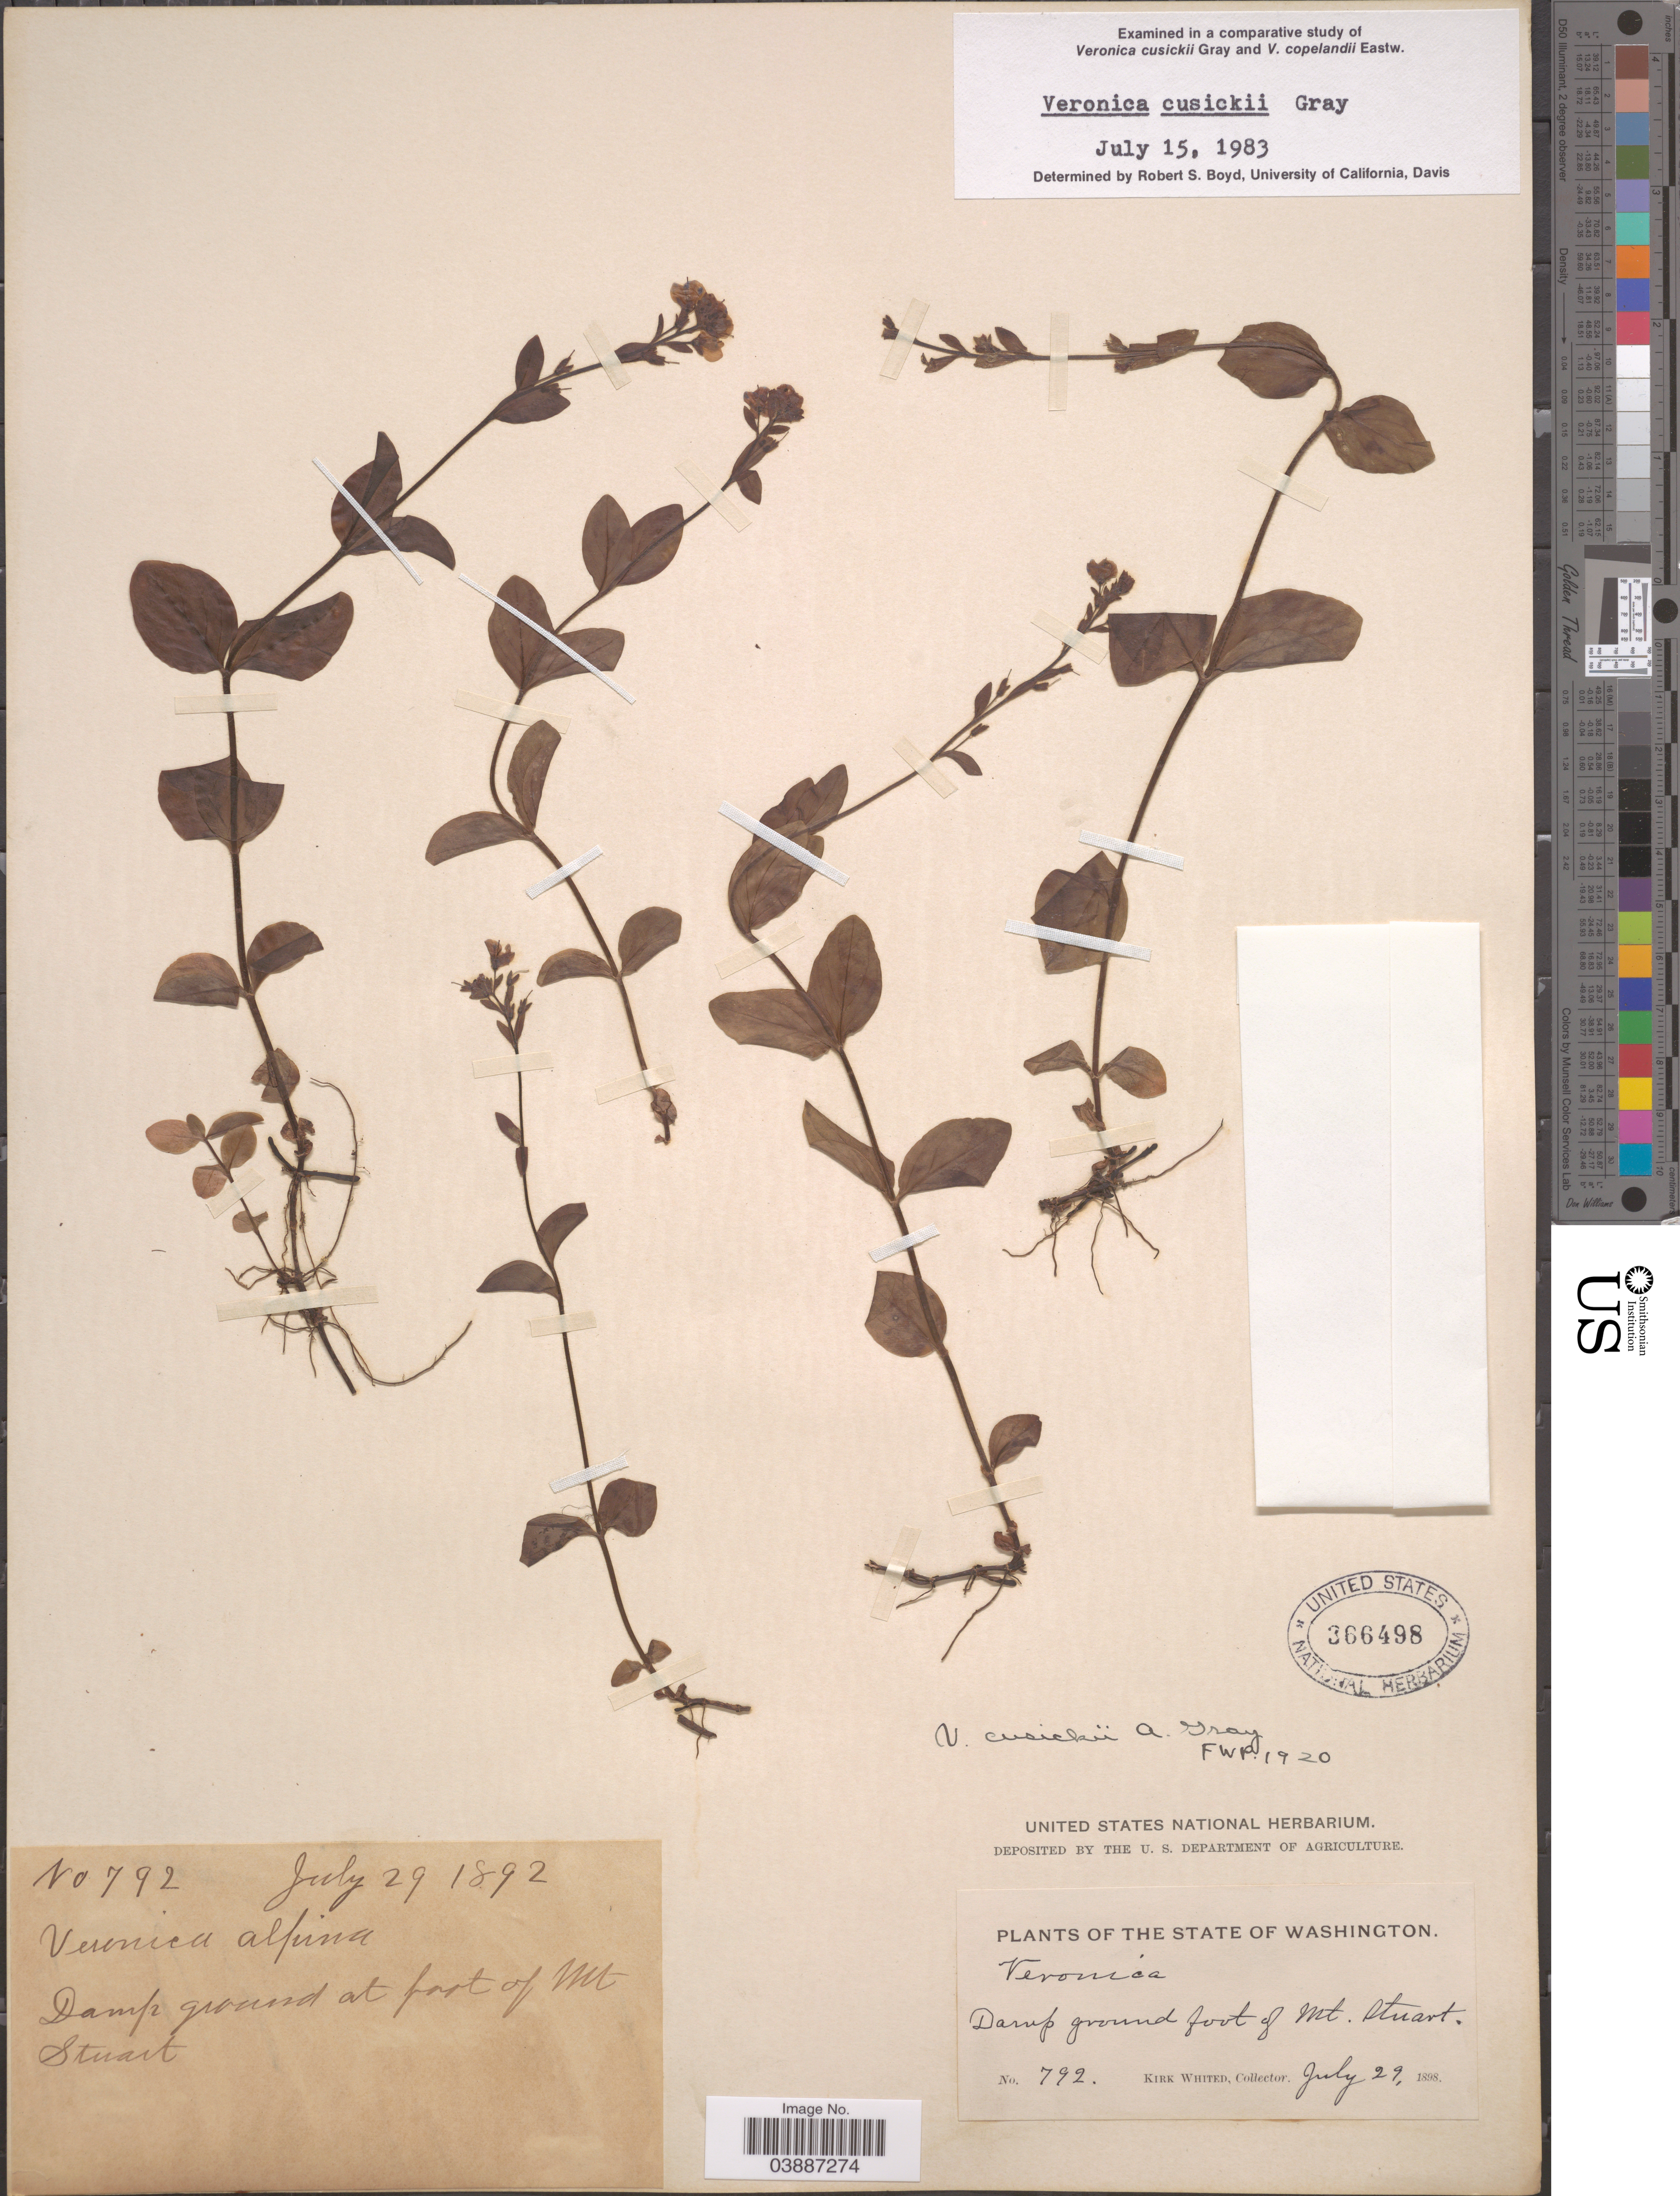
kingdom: Plantae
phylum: Tracheophyta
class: Magnoliopsida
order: Lamiales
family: Plantaginaceae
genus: Veronica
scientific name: Veronica cusickii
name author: A. Gray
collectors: K. Whited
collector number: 792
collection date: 1892-07-29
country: United States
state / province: Washington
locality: At foot of Mt. Stuart.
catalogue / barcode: US 366498